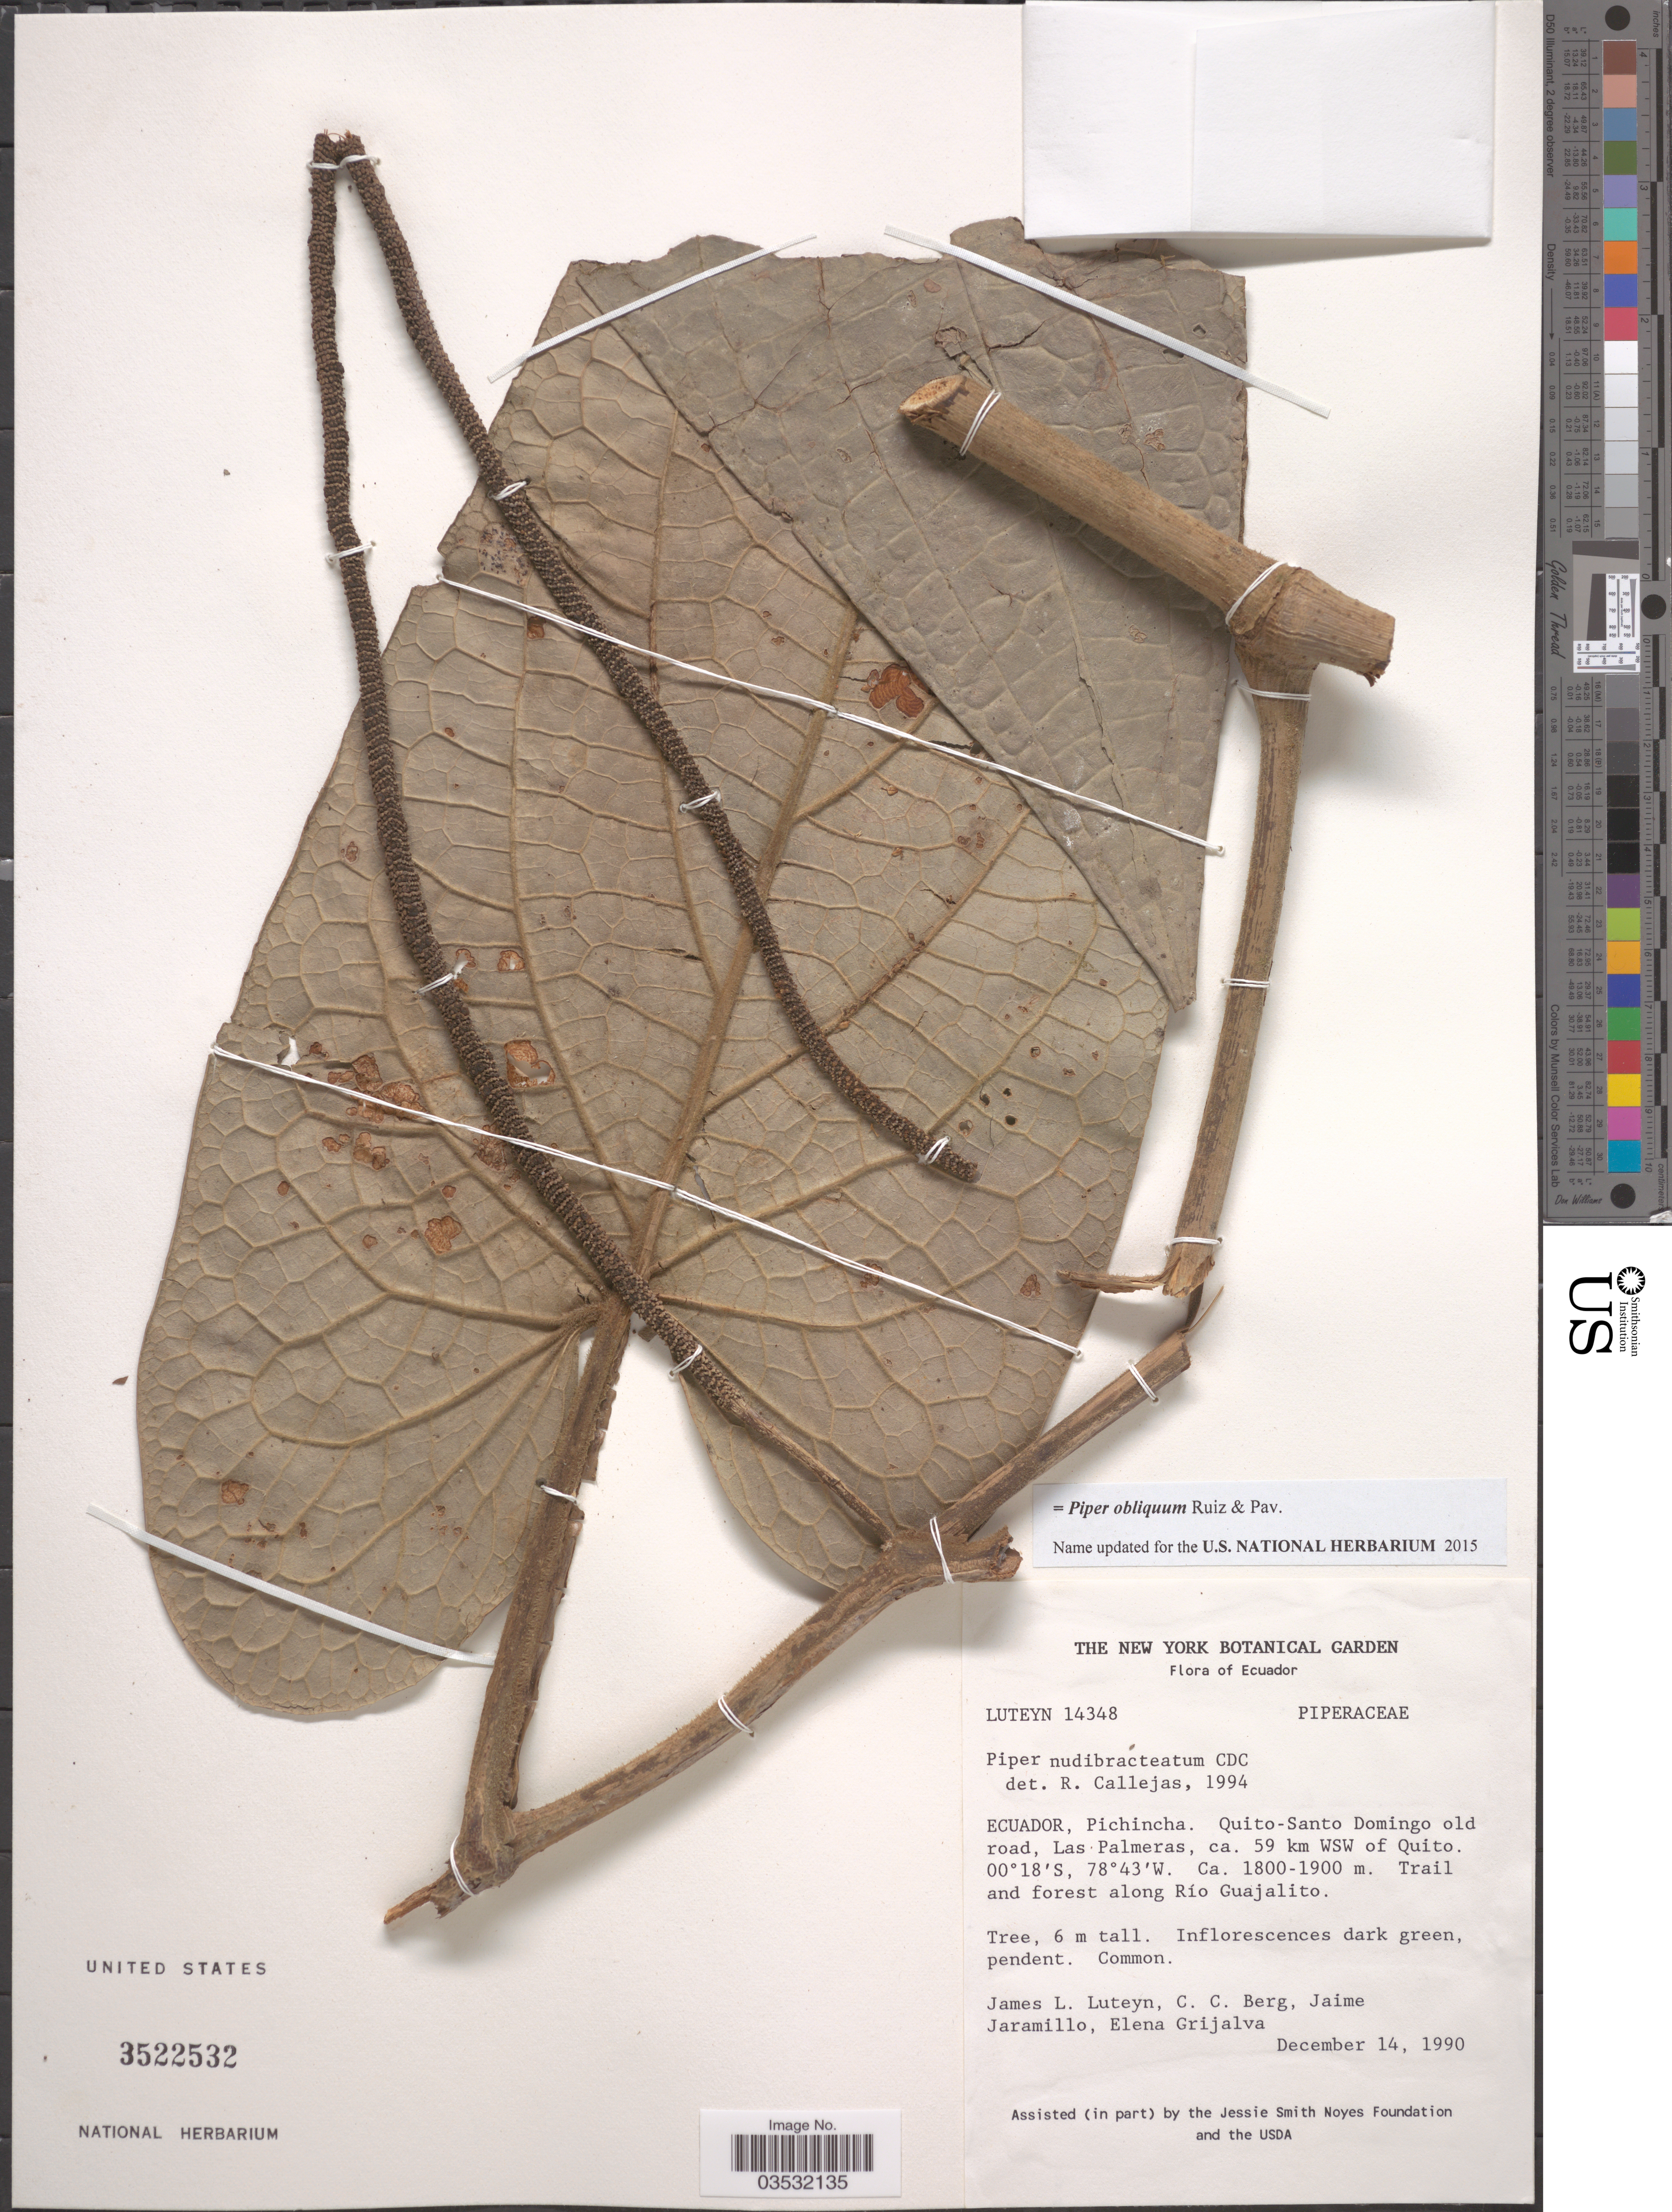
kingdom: Plantae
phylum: Tracheophyta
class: Magnoliopsida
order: Piperales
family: Piperaceae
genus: Piper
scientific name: Piper obliquum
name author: Ruiz & Pav.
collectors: J. L. Luteyn, C. C. Berg, J. Jaramillo & E. Grijalva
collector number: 14348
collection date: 1990-12-14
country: Ecuador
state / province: Pichincha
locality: Quito-Santo Domingo old road, Las Palmeras, ca. 59 km WSW of Quito. Trail and forest along Río Guajalito.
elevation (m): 1800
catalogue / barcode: US 3522532